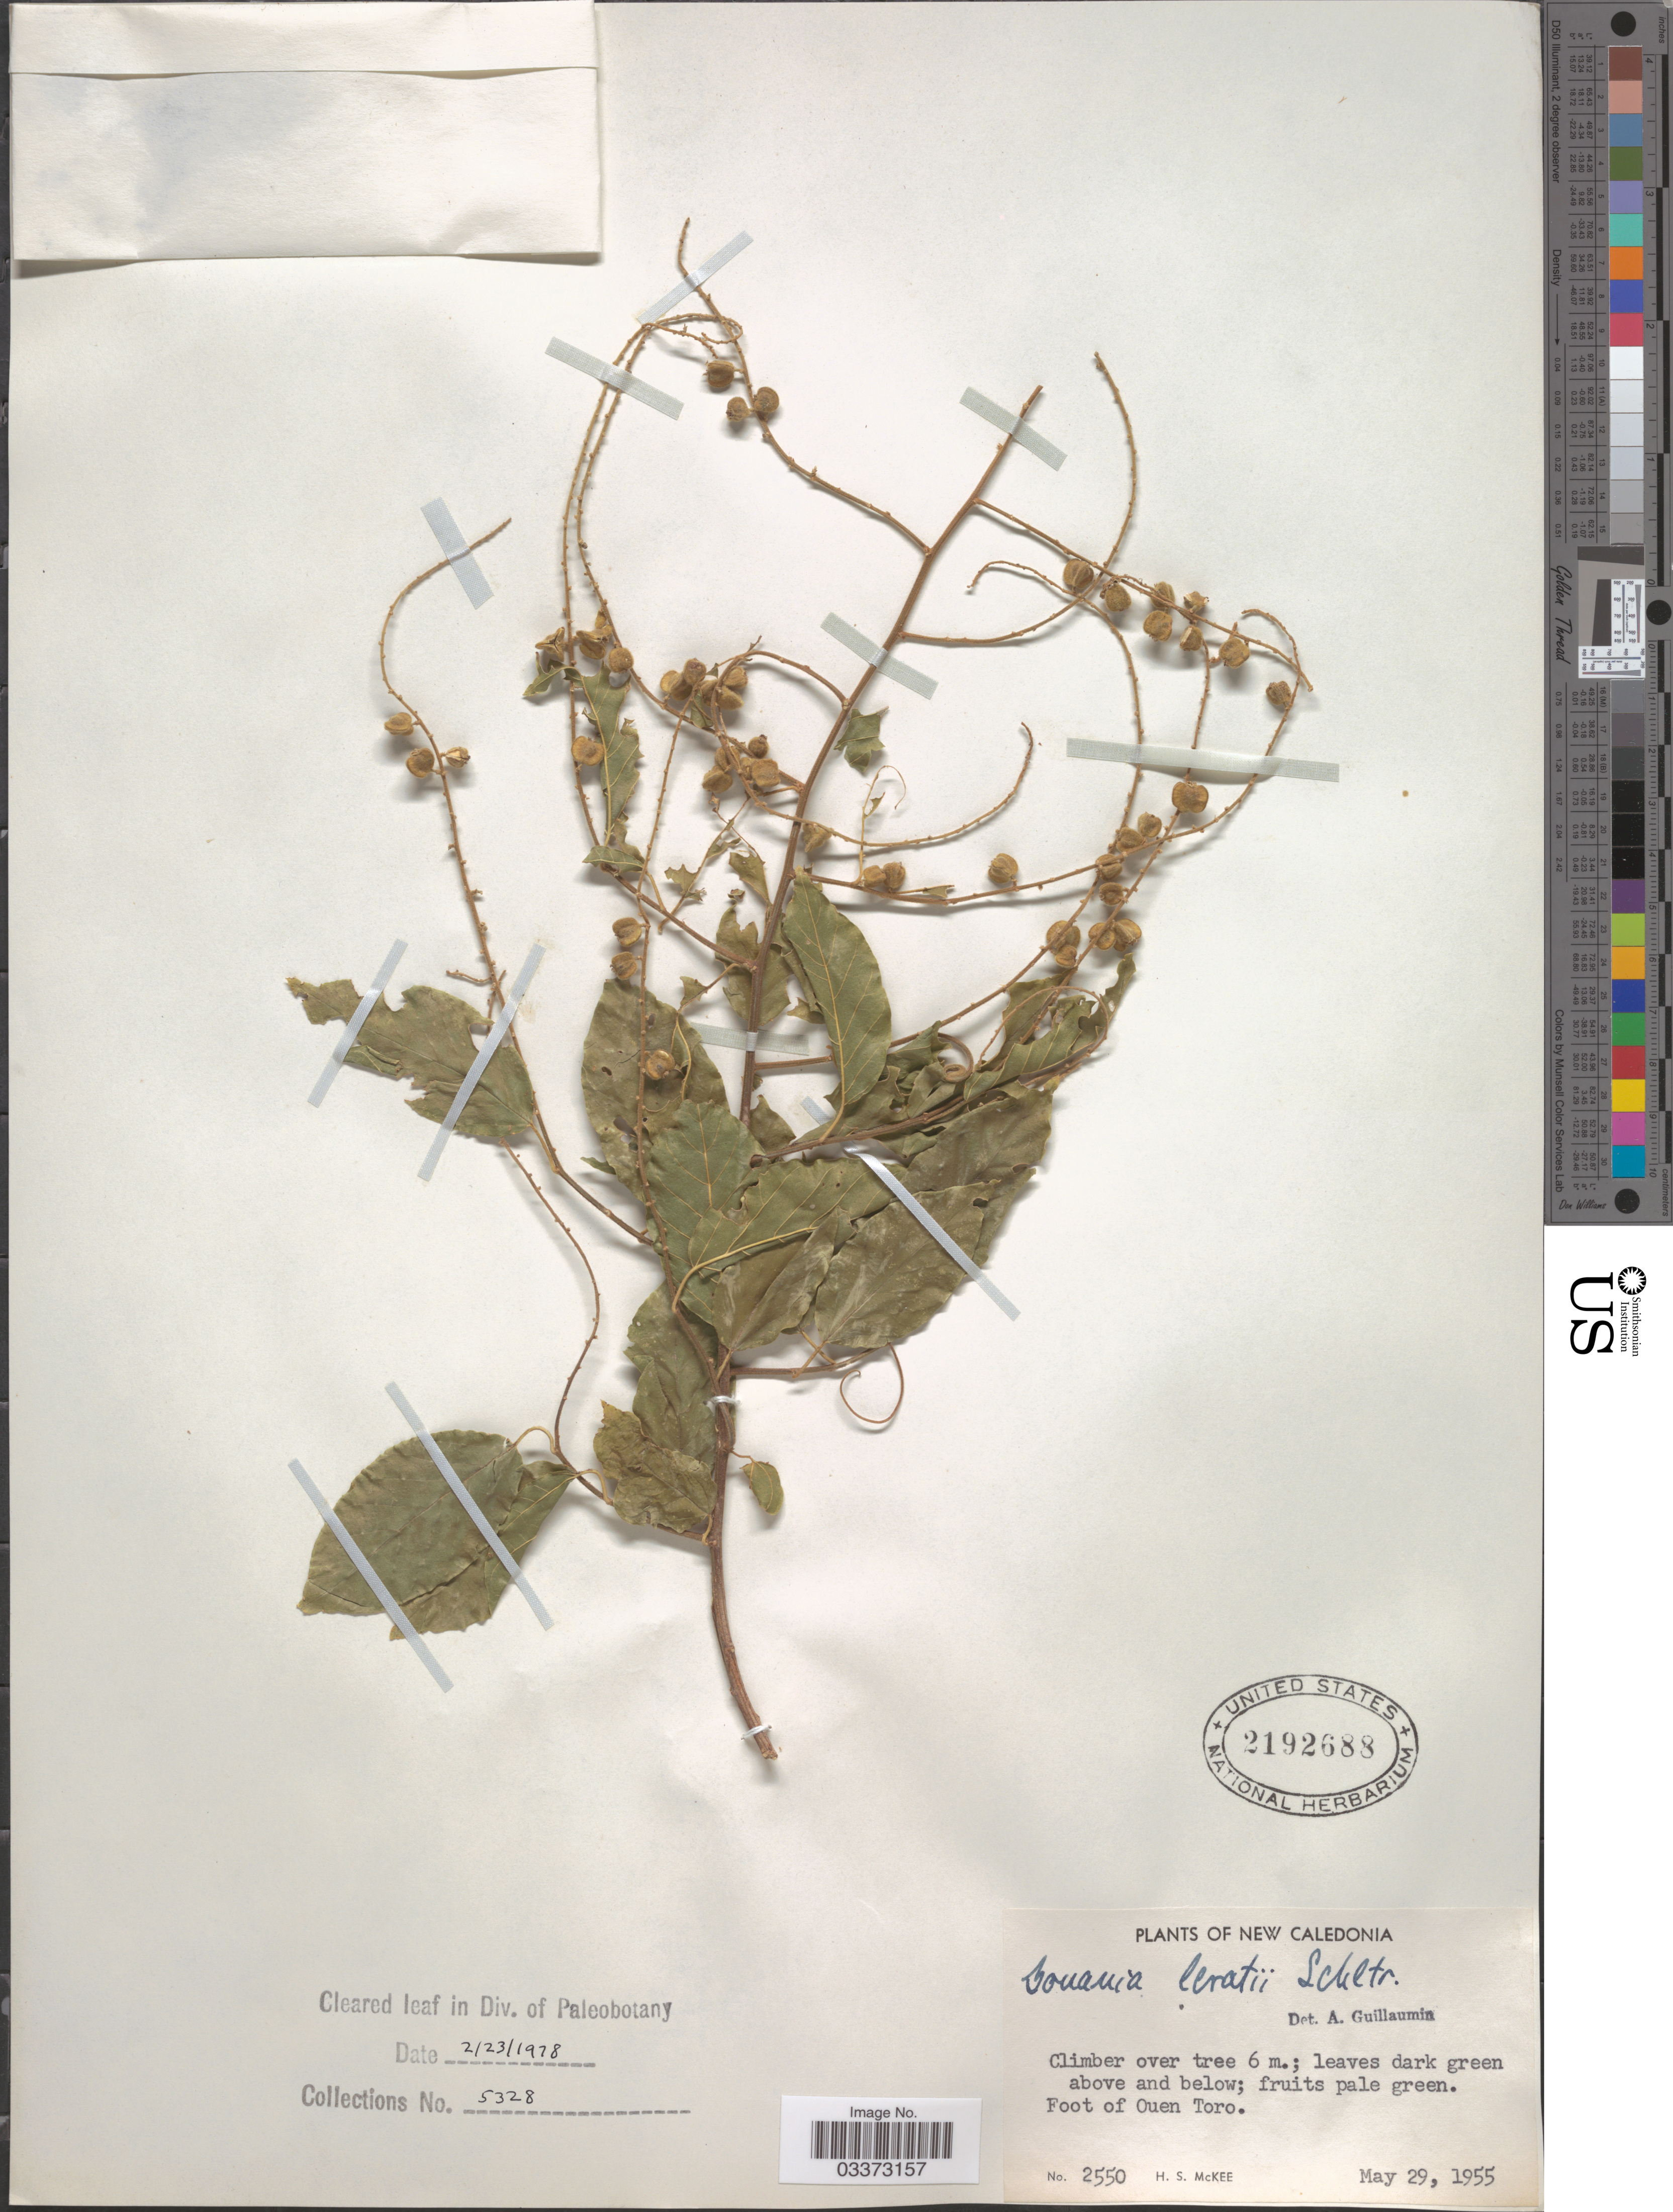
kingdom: Plantae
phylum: Tracheophyta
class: Magnoliopsida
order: Rosales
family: Rhamnaceae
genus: Gouania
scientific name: Gouania leratii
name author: Schltr.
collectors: H. S. McKee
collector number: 2550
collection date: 1955-05-29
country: New Caledonia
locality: Foot of Ouen Toro.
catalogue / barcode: US 2192688